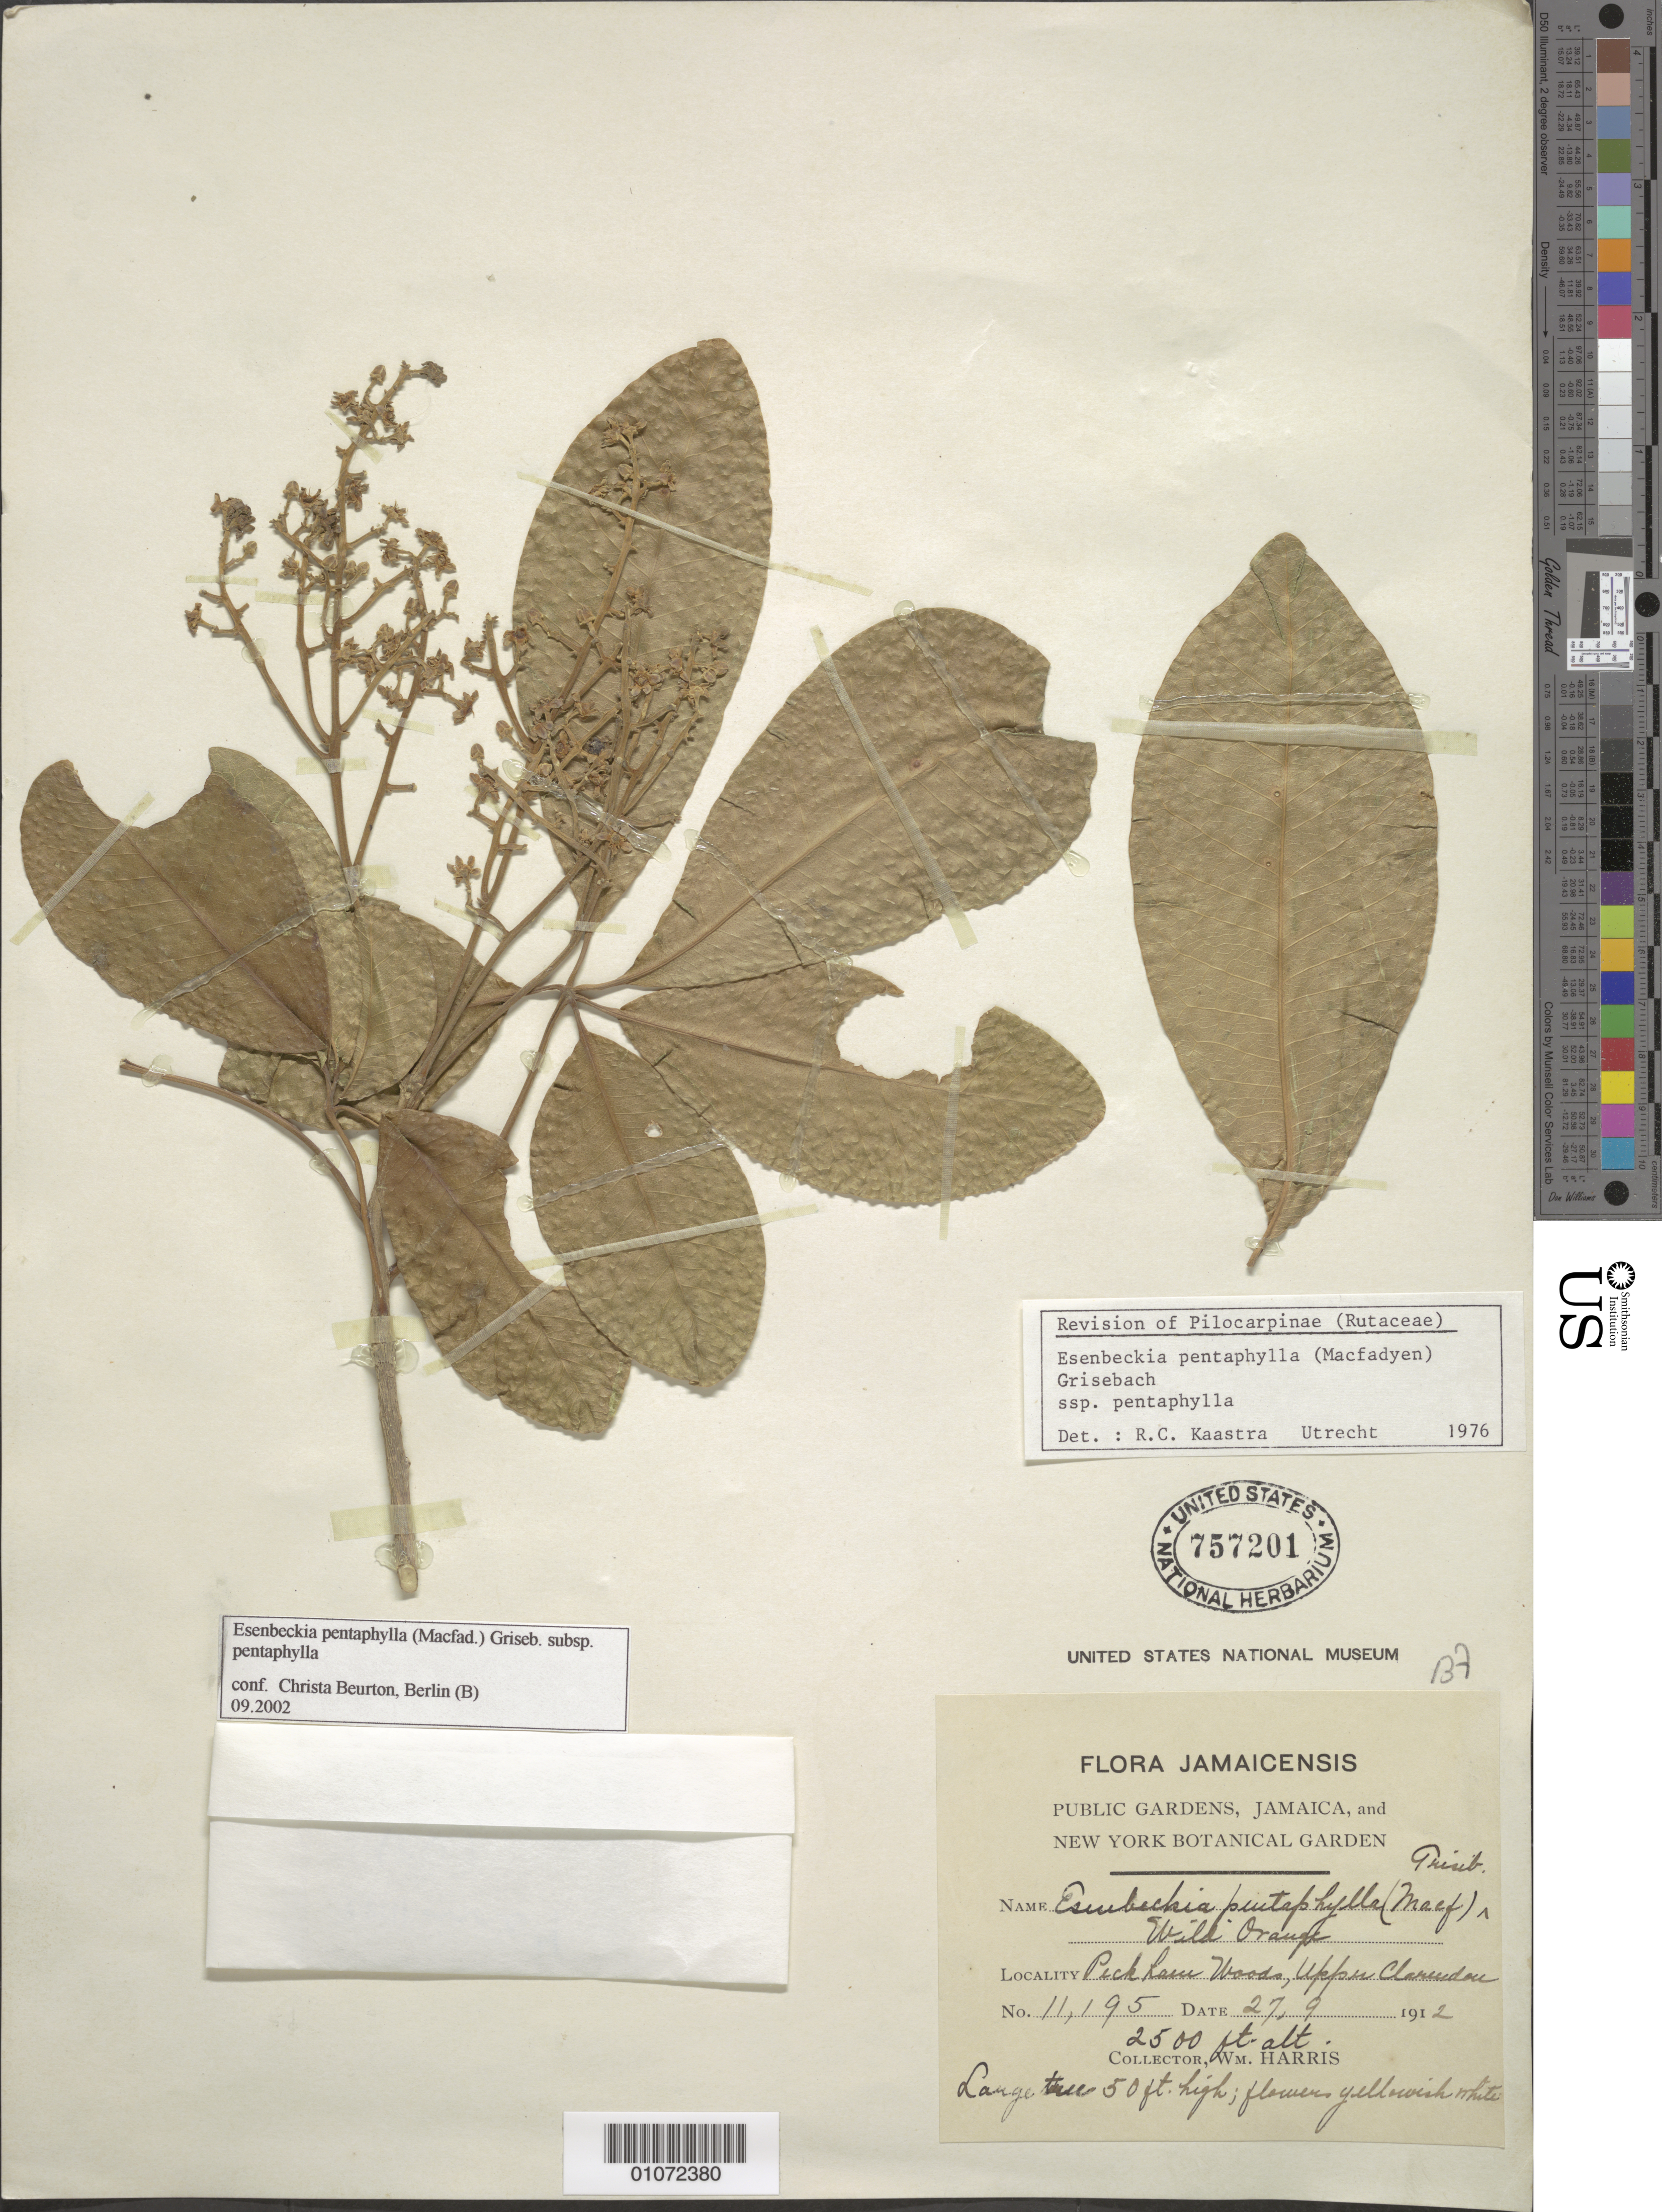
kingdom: Plantae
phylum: Tracheophyta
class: Magnoliopsida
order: Sapindales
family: Rutaceae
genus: Esenbeckia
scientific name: Esenbeckia pentaphylla subsp. pentaphylla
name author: (Macfad.) Griseb.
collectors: W. Harris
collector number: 11195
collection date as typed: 27 Sep 1912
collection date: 1912-09-27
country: Jamaica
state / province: Clarendon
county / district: Peckham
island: Jamaica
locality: Peckham Woods, Upper Clarendon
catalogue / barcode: US 757201